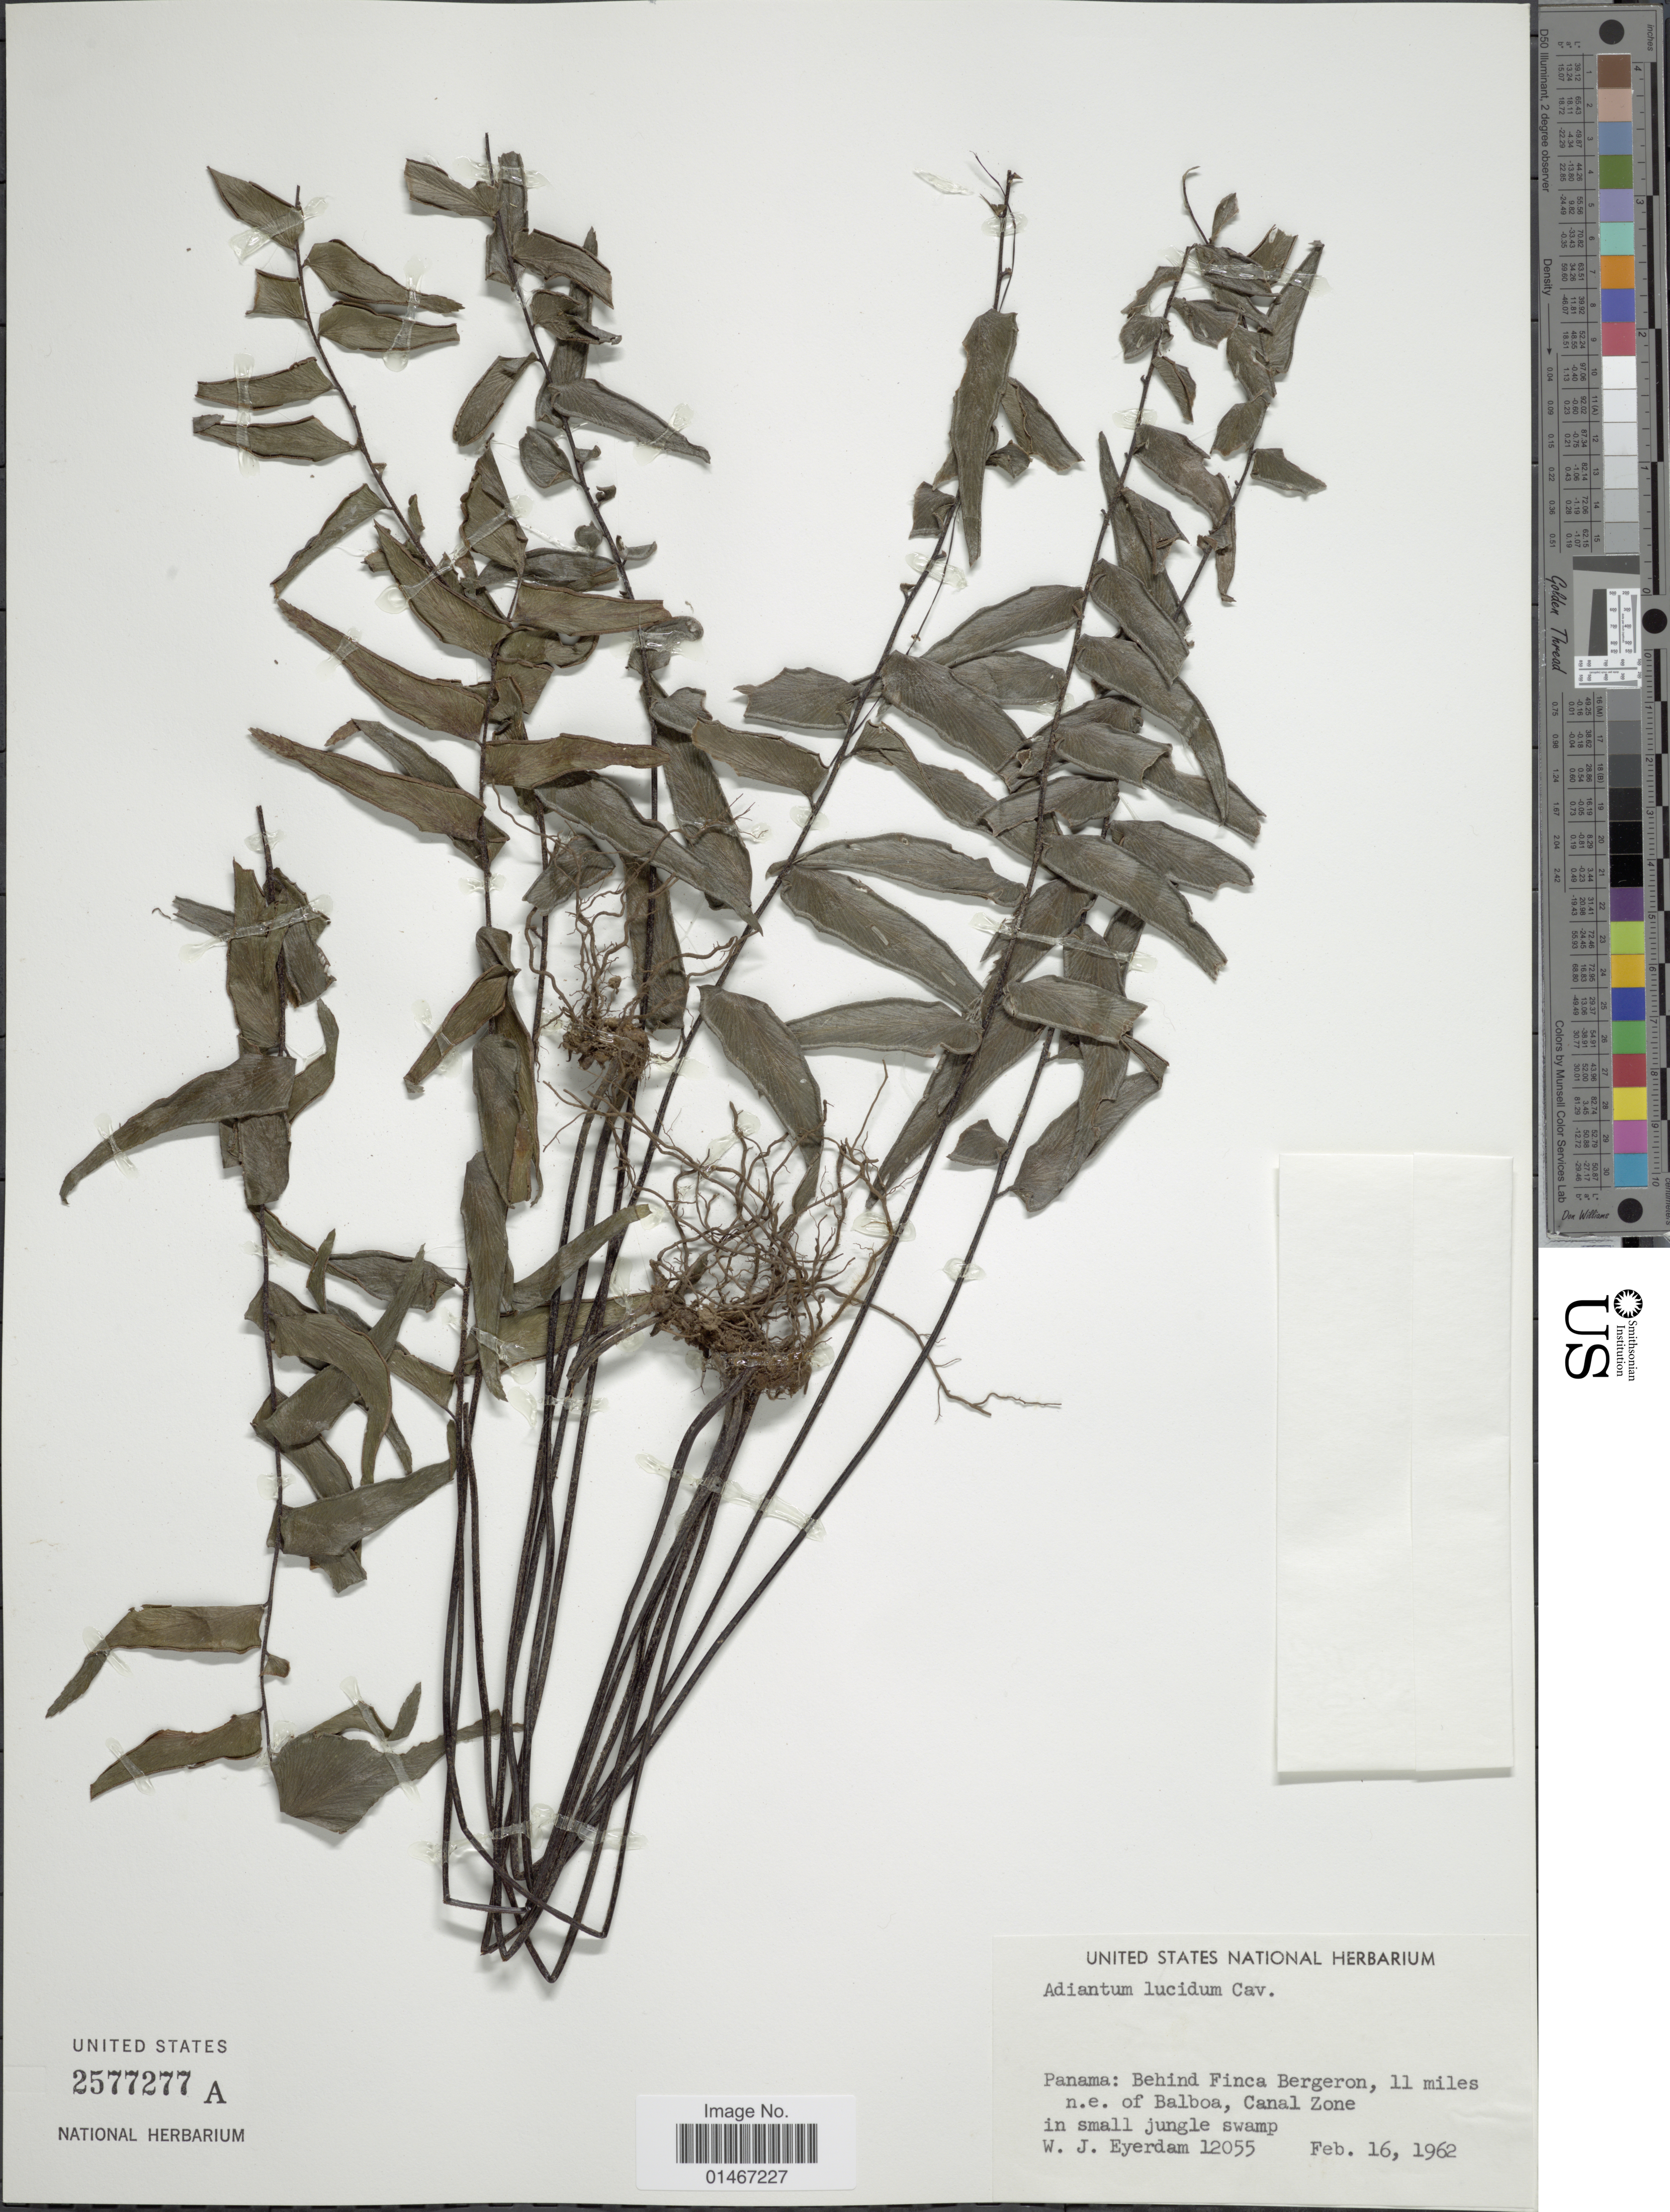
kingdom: Plantae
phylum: Tracheophyta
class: Polypodiopsida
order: Polypodiales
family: Pteridaceae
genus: Adiantum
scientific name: Adiantum lucidum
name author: (Cav.) Sw.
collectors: W. J. Eyerdam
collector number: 12055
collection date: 1962-02-16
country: Panama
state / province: Colón / Panamá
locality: Behind Finca Bergeron, 11 miles n.e. of Balboa, Canal Zone in small jungle camp.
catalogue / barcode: US 2577277A